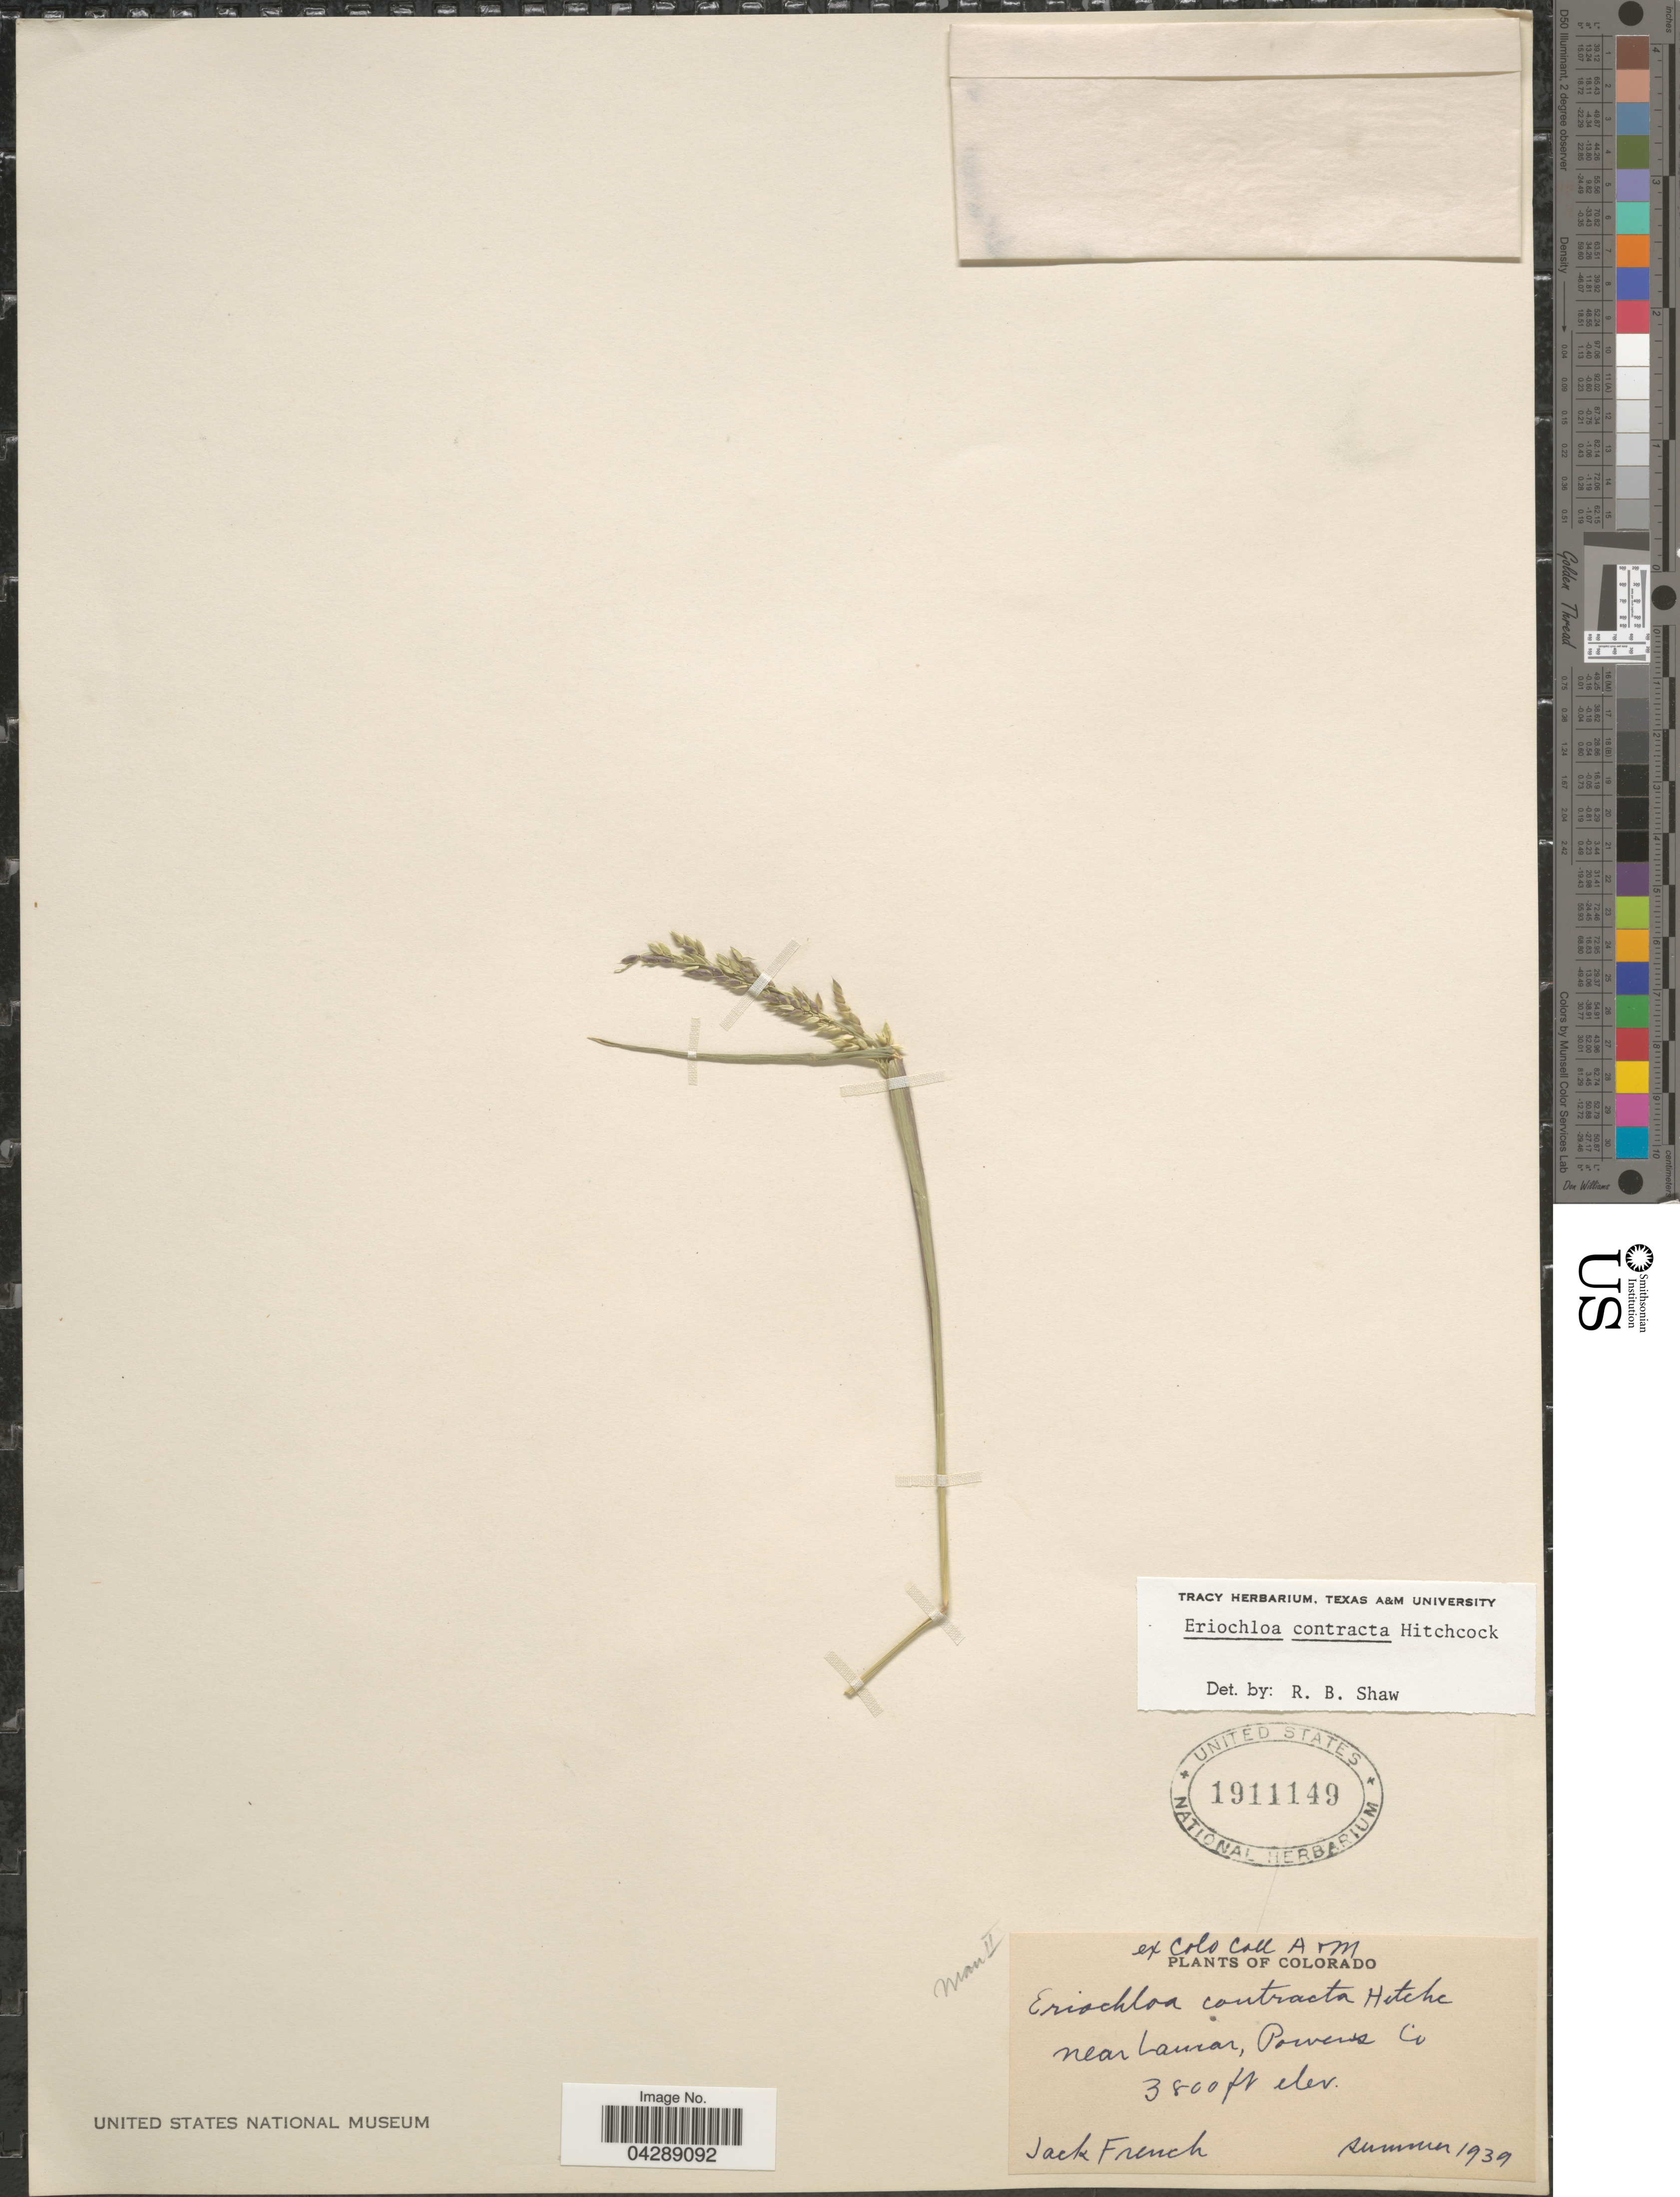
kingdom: Plantae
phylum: Tracheophyta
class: Liliopsida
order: Poales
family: Poaceae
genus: Eriochloa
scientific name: Eriochloa contracta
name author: Hitchc.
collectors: J. French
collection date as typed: summer 1939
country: United States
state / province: Colorado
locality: Near Lamar, Power's Co.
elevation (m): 1158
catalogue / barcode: US 1911149